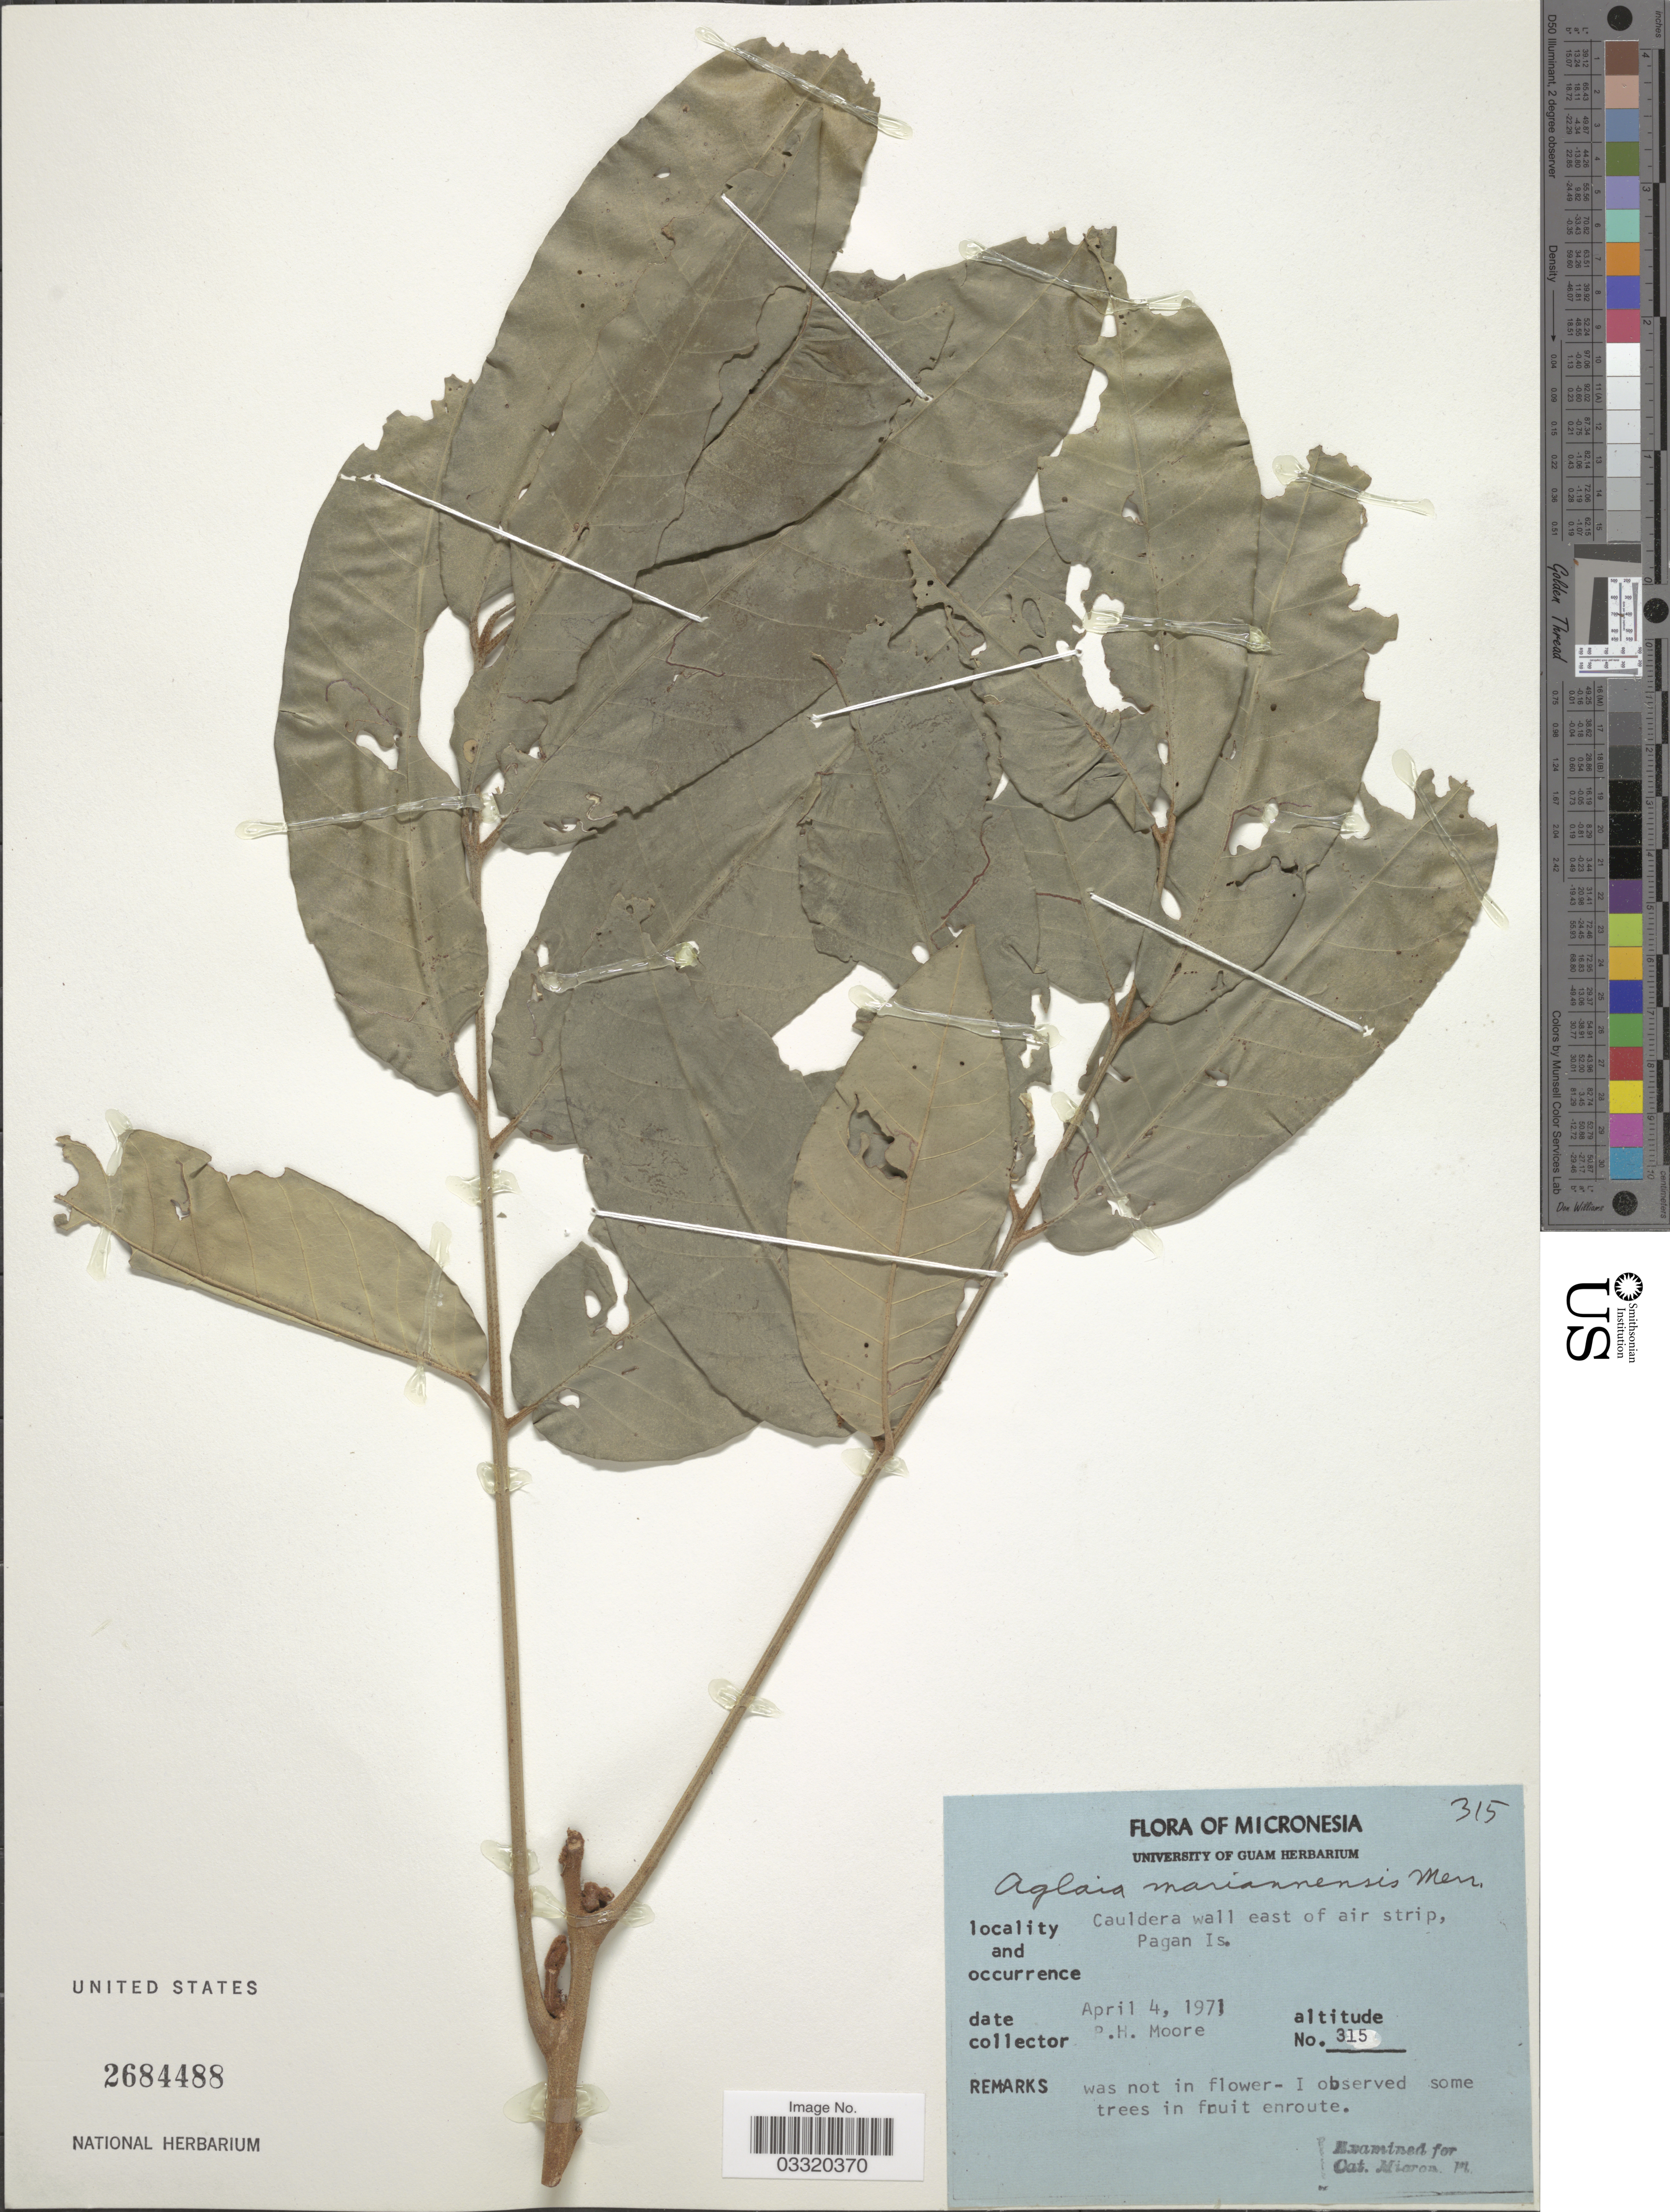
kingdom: Plantae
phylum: Tracheophyta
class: Magnoliopsida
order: Sapindales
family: Meliaceae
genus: Aglaia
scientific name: Aglaia mariannensis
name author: Merr.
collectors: P. H. Moore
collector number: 315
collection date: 1971-04-04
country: Northern Mariana Islands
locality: Micronesia. Cauldera wall east of air strip, Pagan Is.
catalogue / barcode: US 2684488